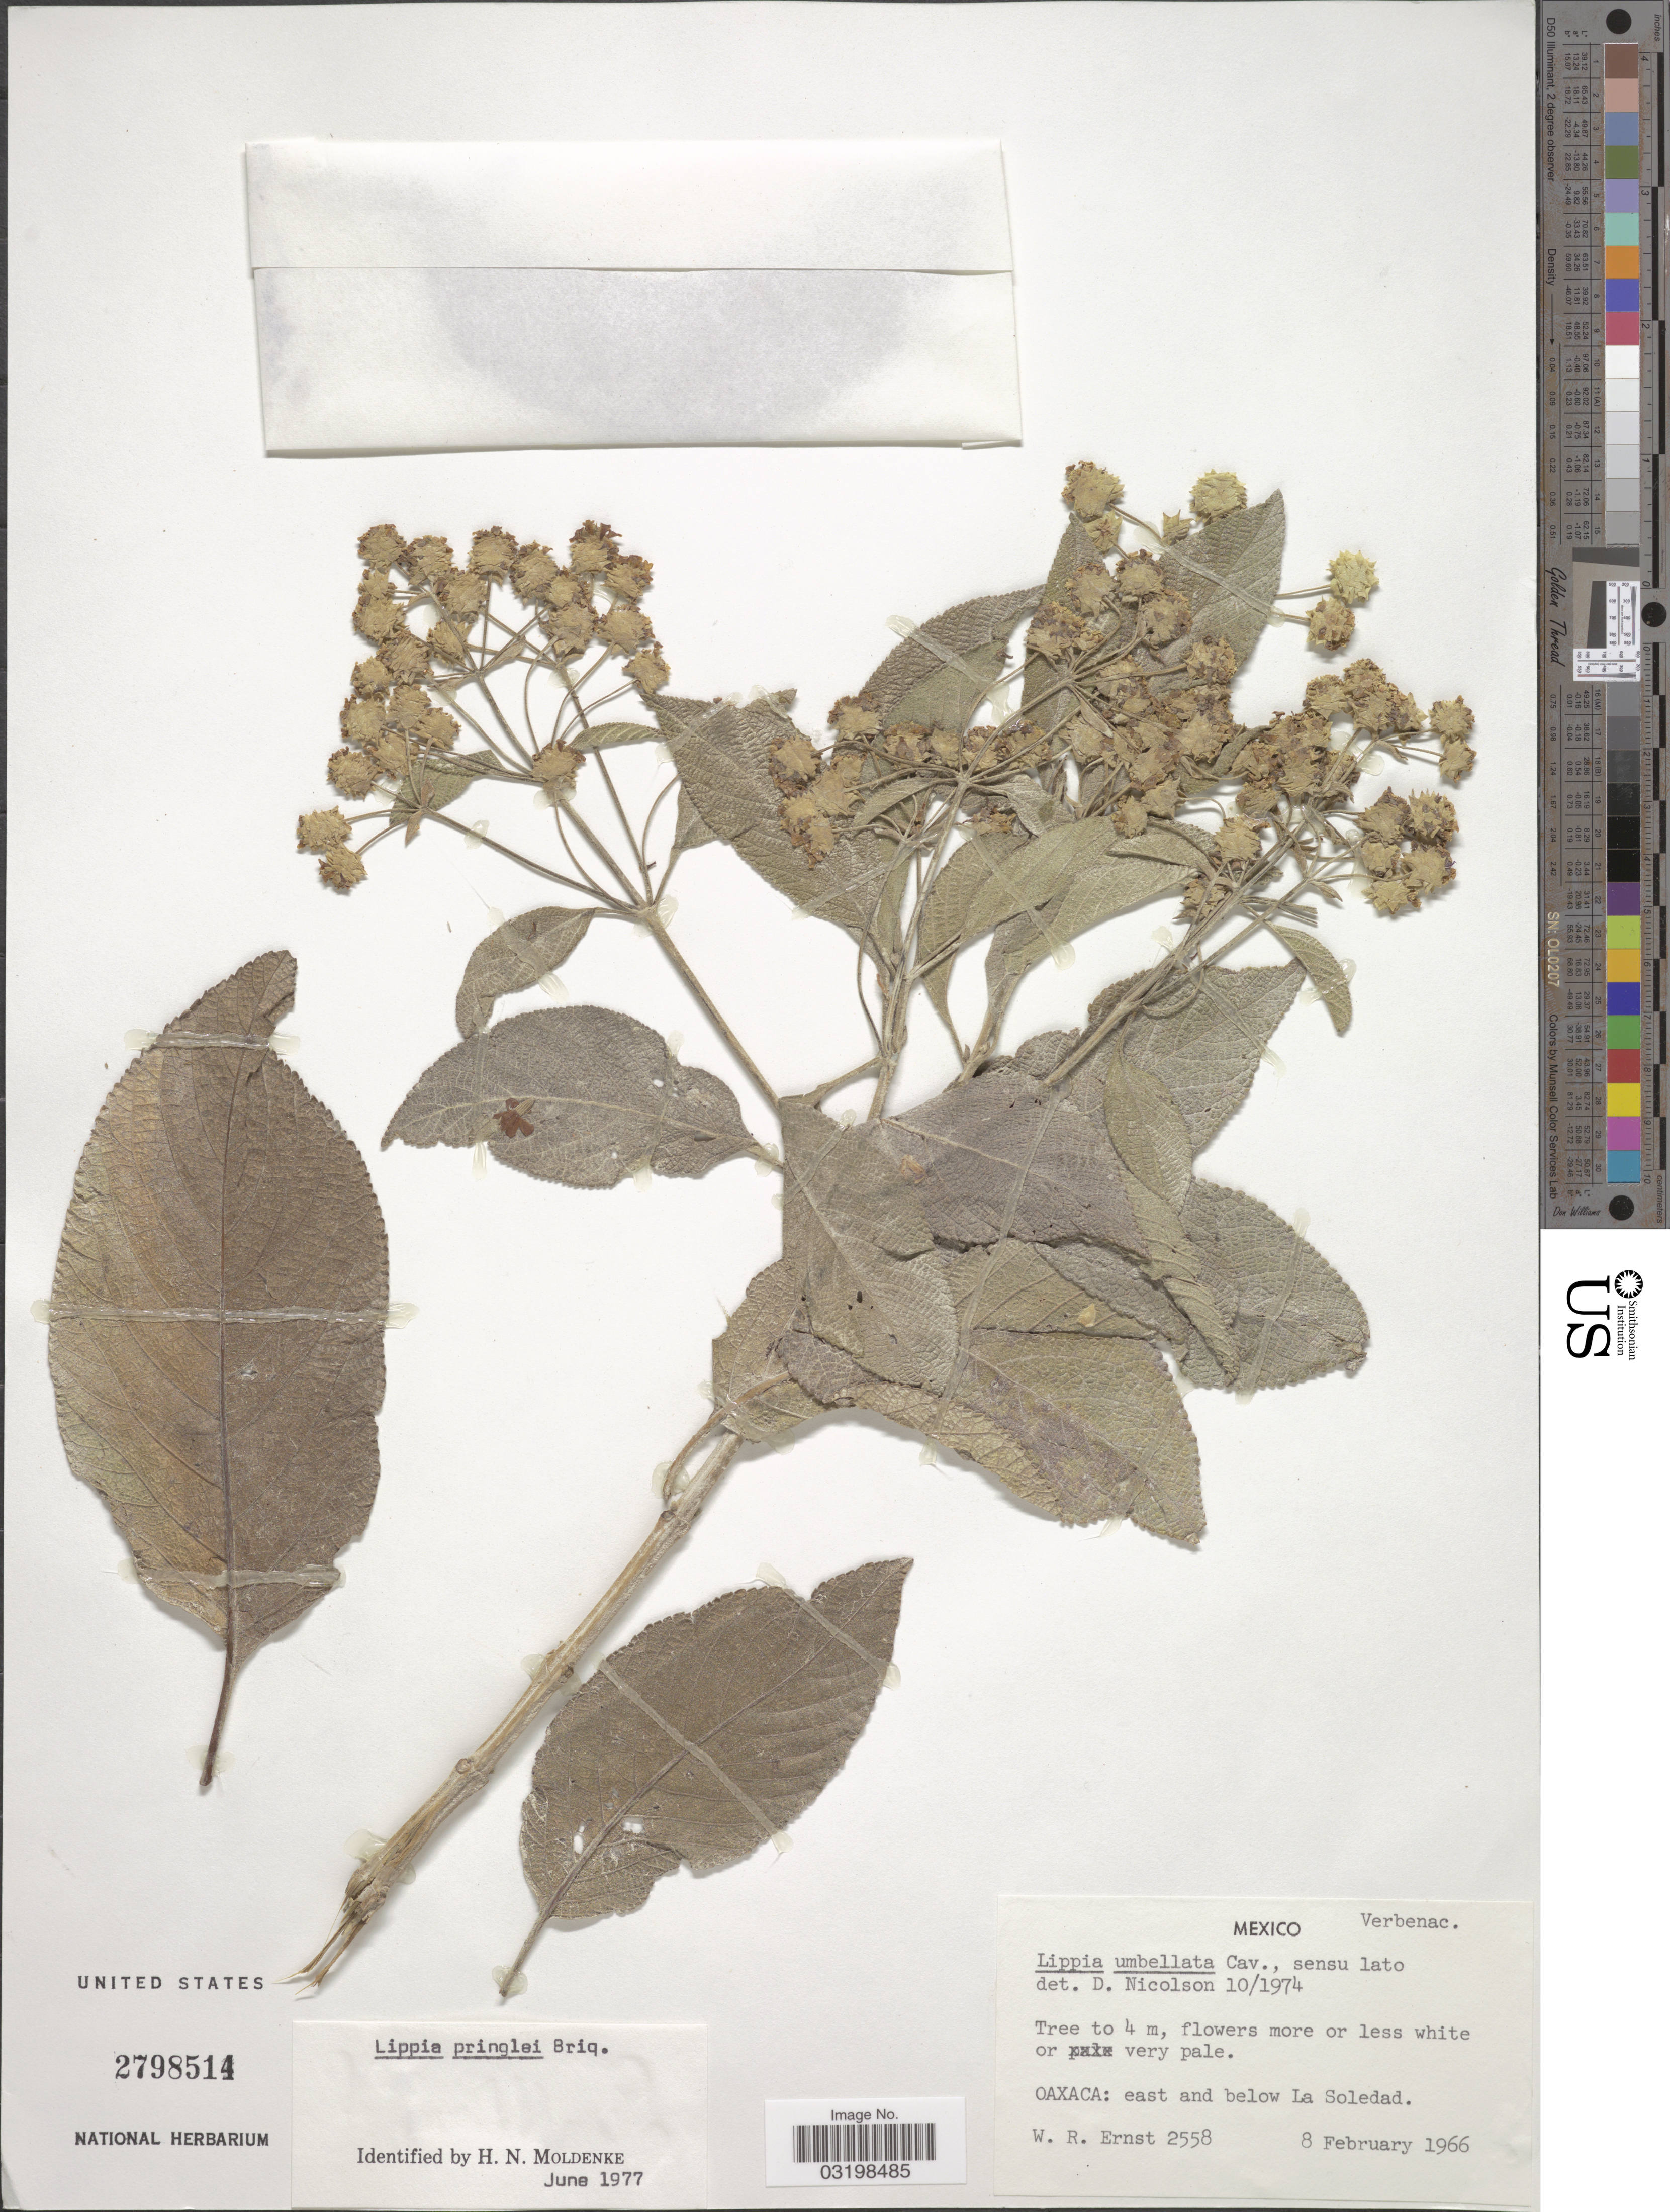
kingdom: Plantae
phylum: Tracheophyta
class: Magnoliopsida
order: Lamiales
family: Verbenaceae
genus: Lippia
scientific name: Lippia umbellata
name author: Cav.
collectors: W. R. Ernst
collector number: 2558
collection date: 1966-02-08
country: Mexico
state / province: Oaxaca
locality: East and below La Soledad.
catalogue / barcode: US 2798514